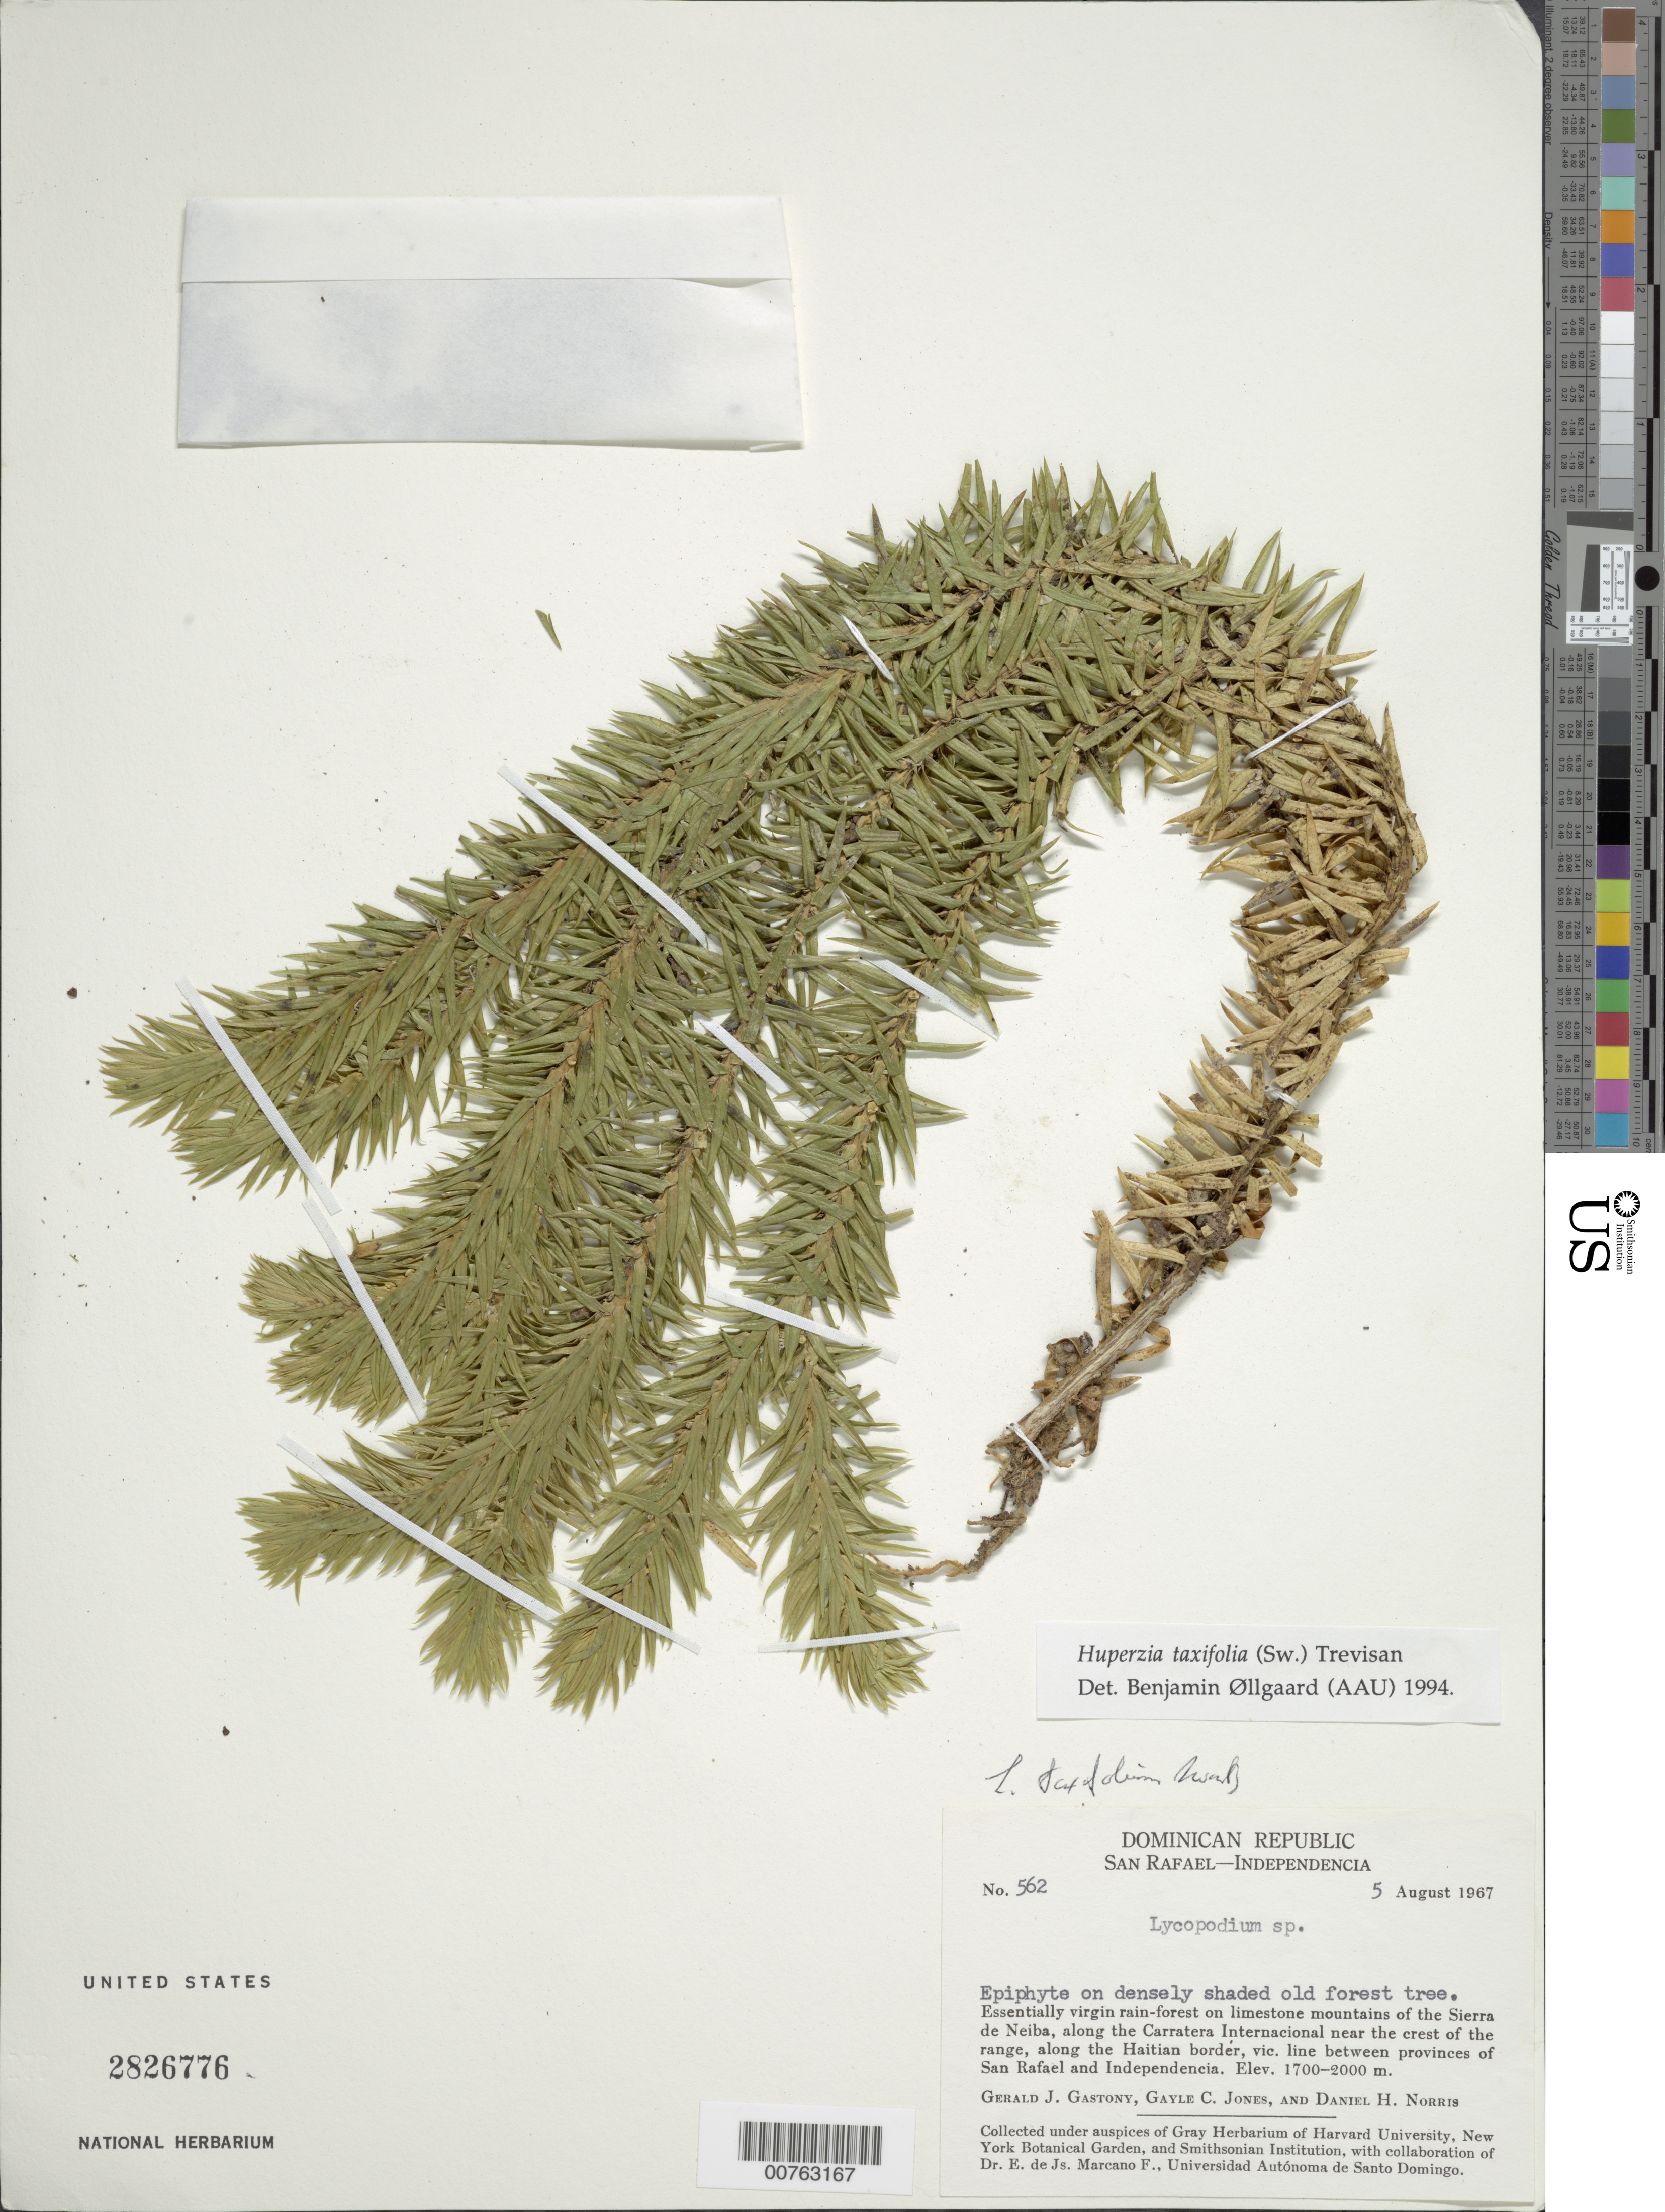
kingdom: Plantae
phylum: Tracheophyta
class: Lycopodiopsida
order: Lycopodiales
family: Lycopodiaceae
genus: Phlegmariurus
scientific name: Phlegmariurus taxifolius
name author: (Sw.) Á. Löve & D. Löve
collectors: G. Gastony, G. C. Jones & D. H. Norris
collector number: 562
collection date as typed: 05 Aug 1967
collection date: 1967-08-05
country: Dominican Republic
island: Hispaniola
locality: Limestone mountains of the Sierra de Neiba, along the Carretera Internacional near the crest of the range, along the Haitian border, vicinity of line between provinces of San Rafael and Independencia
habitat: On densely shaded old forest tree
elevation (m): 1700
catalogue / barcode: US 2826776